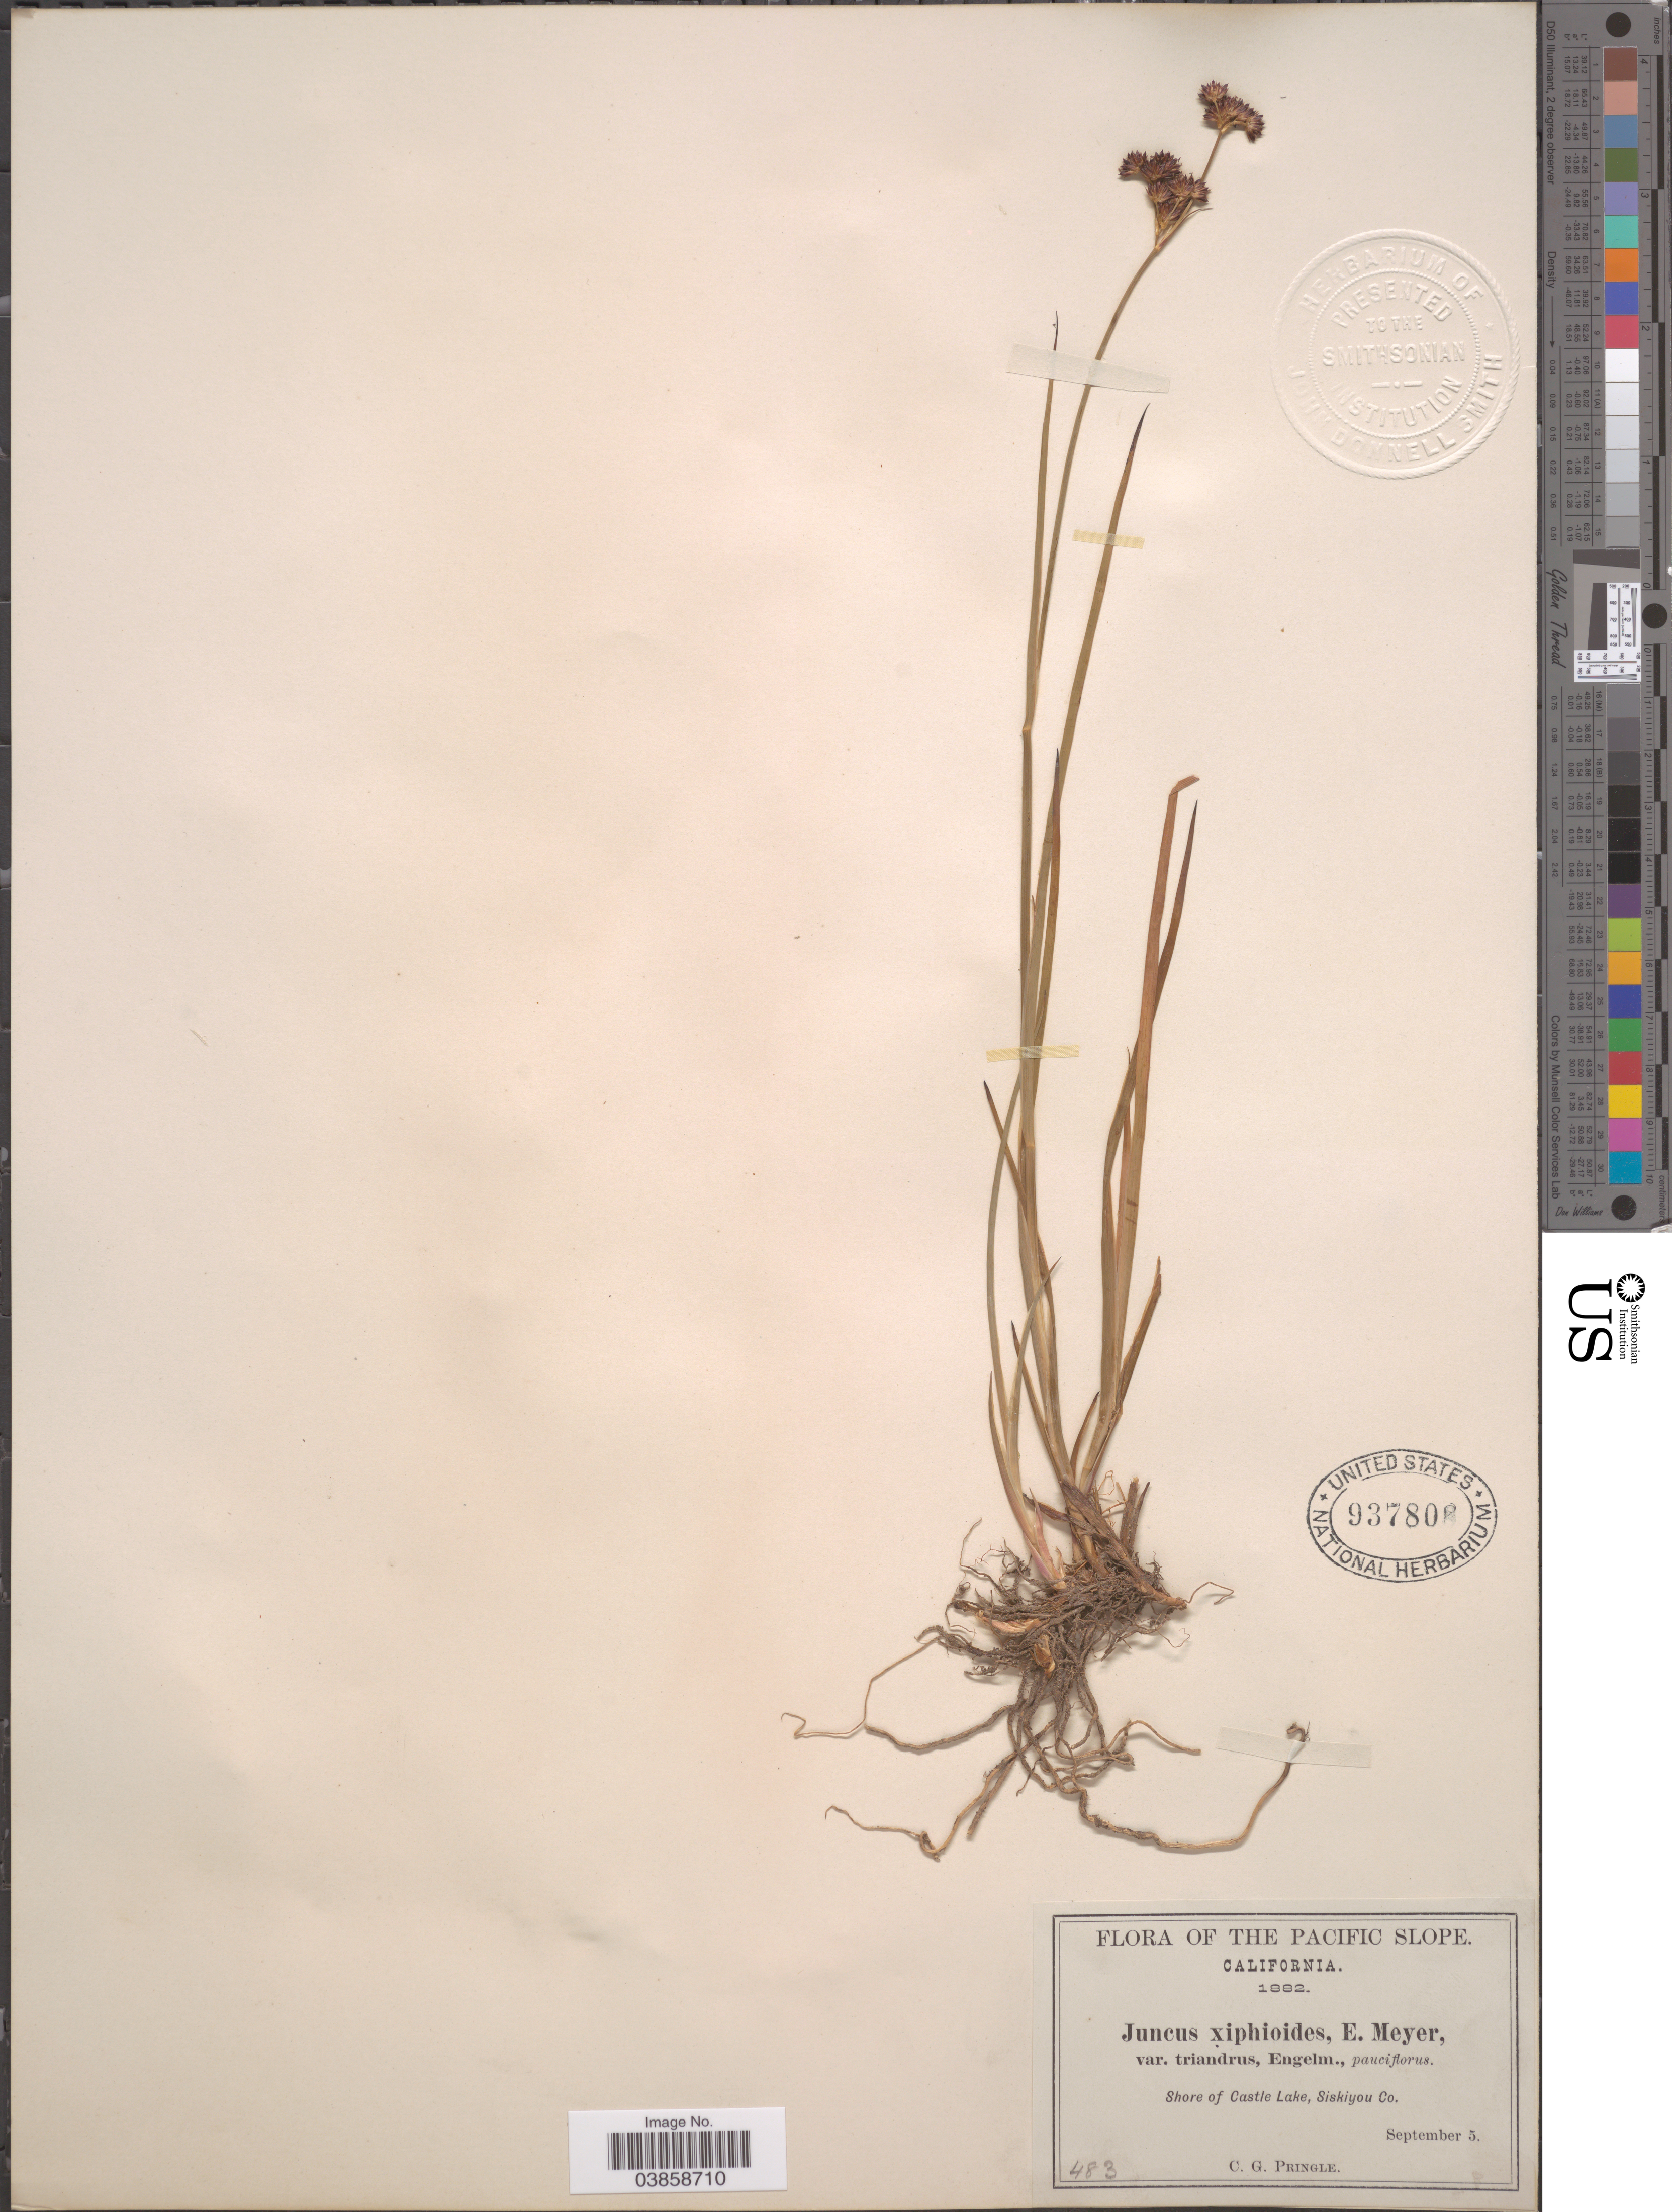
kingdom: Plantae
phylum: Tracheophyta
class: Liliopsida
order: Poales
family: Juncaceae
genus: Juncus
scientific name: Juncus xiphioides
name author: E. Mey.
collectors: C. G. Pringle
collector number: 483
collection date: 1882-09-05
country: United States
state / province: California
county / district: Siskiyou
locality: The Pacific Slope. Shore of Castle Lake, Siskiyou Co.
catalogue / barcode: US 937808